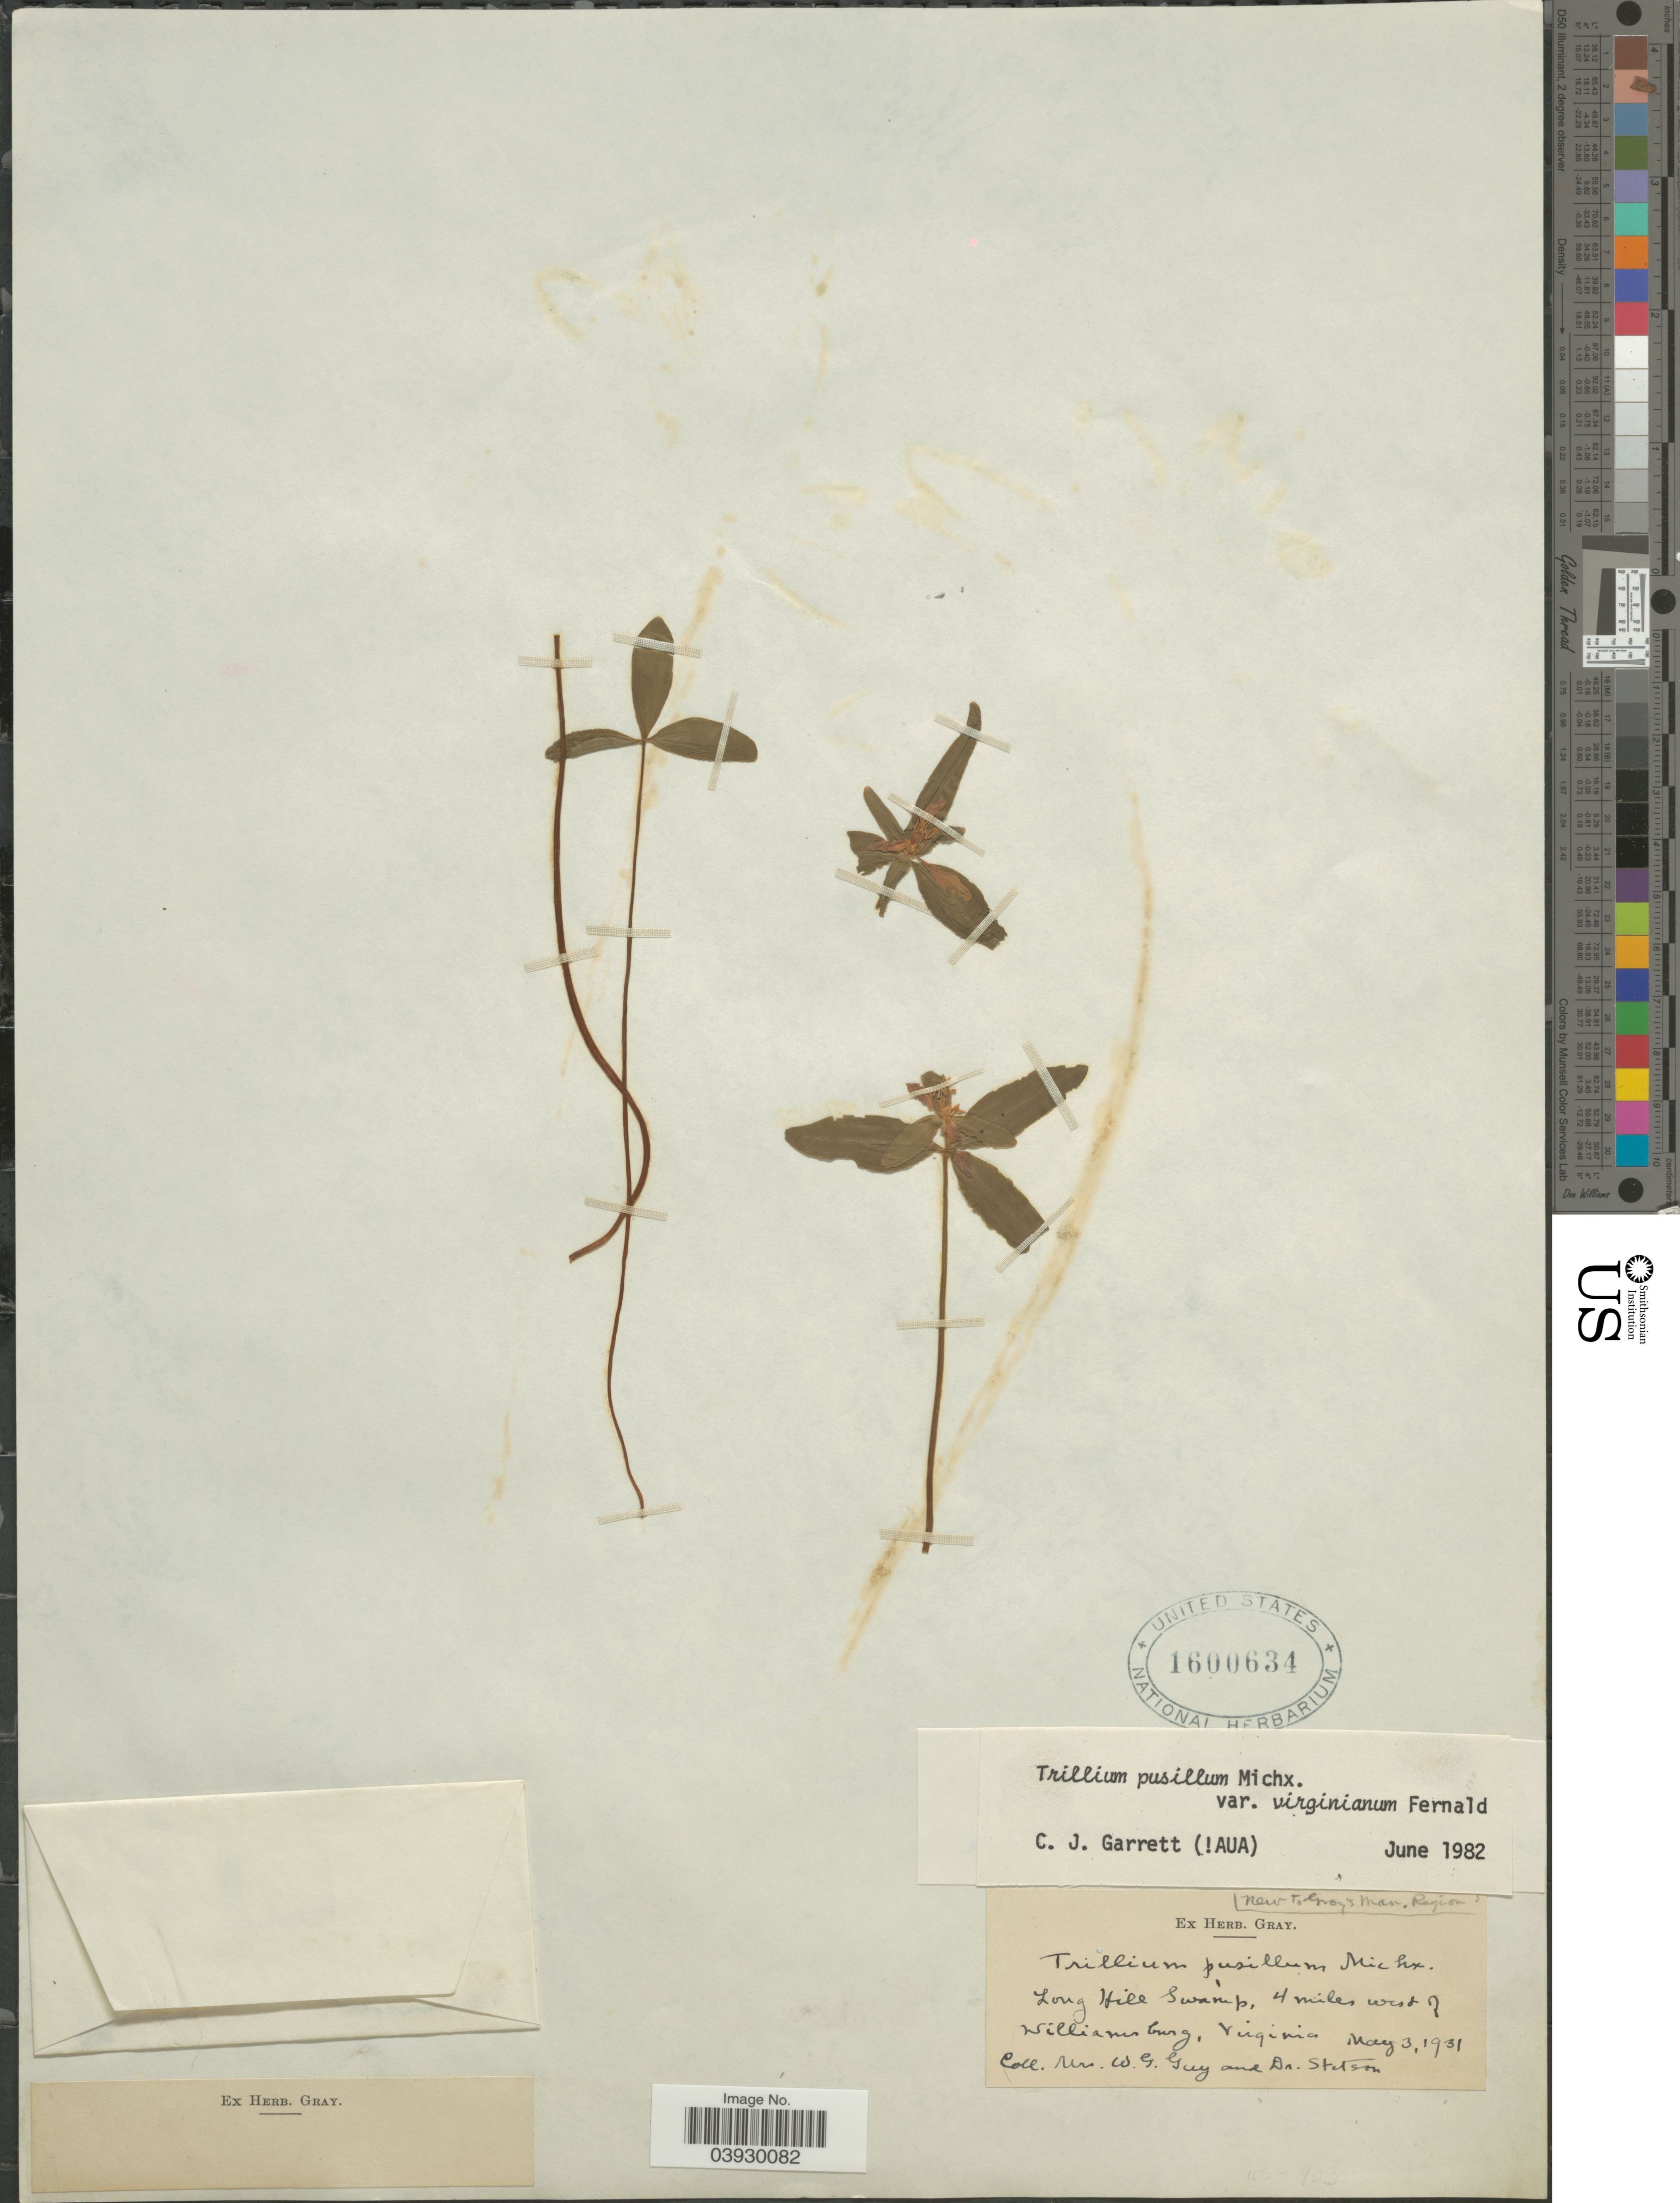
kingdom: Plantae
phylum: Tracheophyta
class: Liliopsida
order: Liliales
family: Melanthiaceae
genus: Trillium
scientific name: Trillium pusillum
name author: Michx.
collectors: W. Guy & Stetson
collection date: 1931-05-03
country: United States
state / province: Virginia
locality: Long Hill Swamp, 4 miles west of Williamsburg.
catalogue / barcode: US 1600634